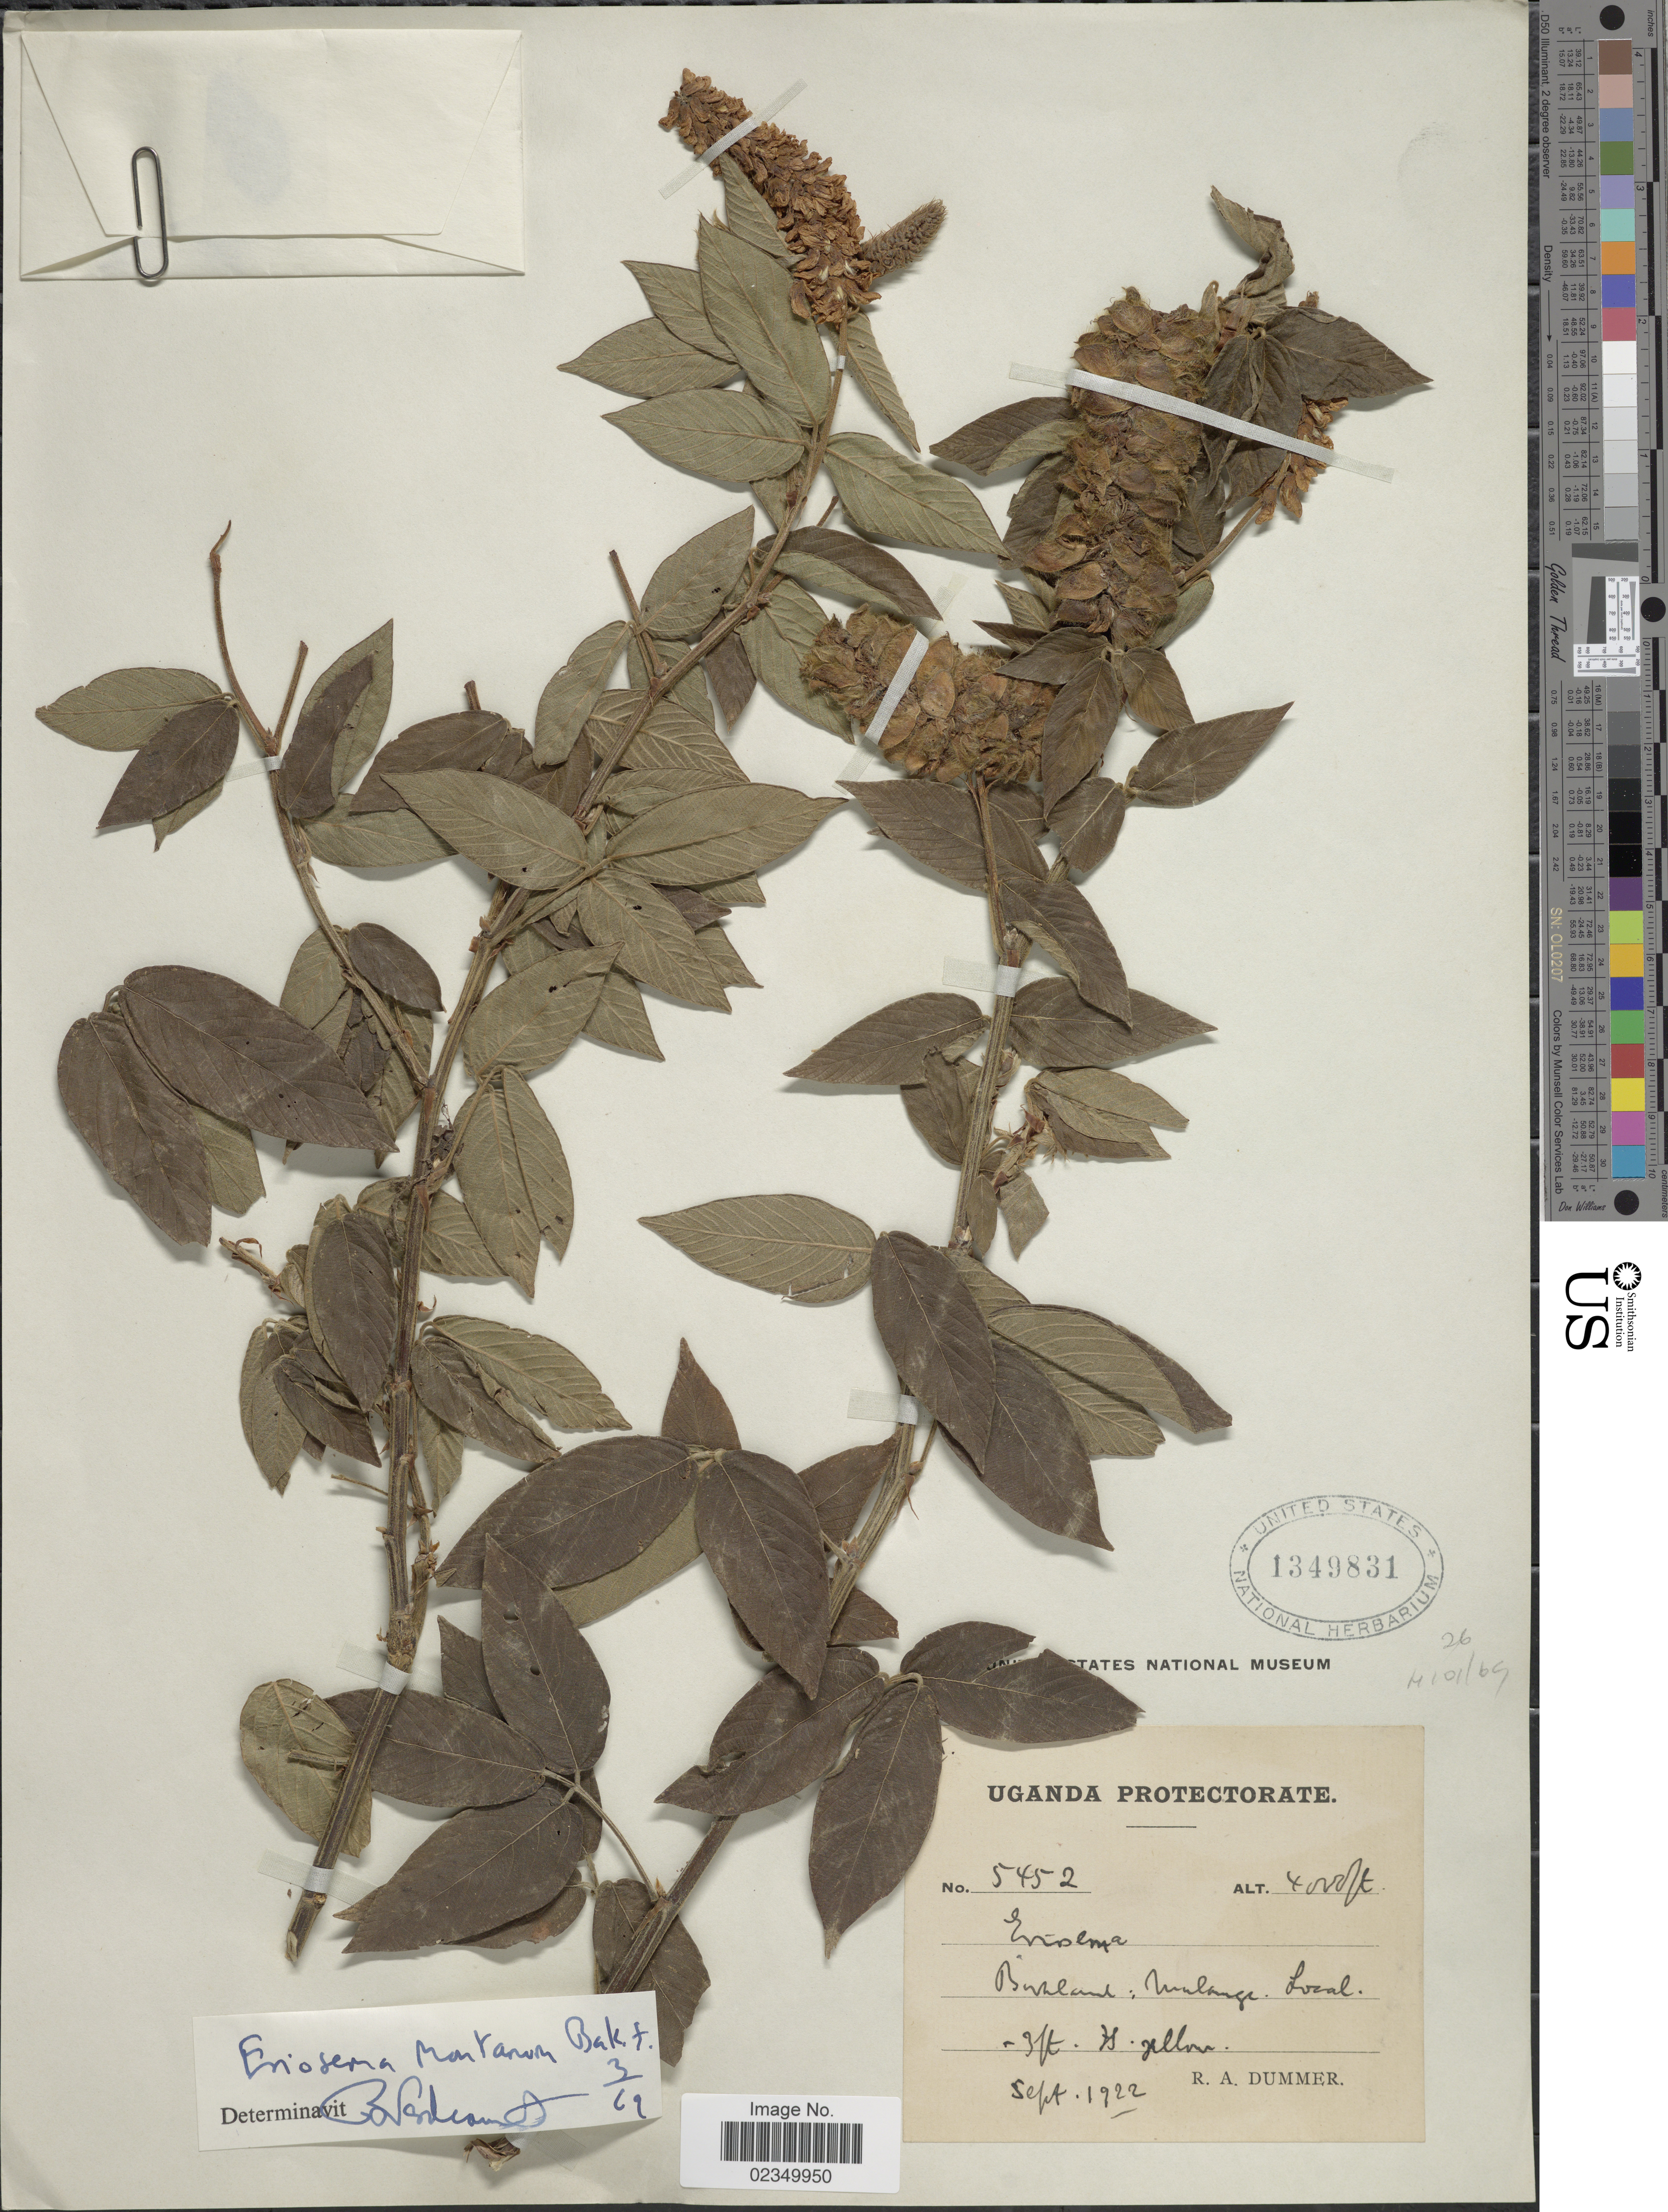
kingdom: Plantae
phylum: Tracheophyta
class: Magnoliopsida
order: Fabales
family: Fabaceae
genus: Eriosema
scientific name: Eriosema montanum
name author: Baker f.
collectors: R. Dümmer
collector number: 5452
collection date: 1922-09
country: Uganda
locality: Uganda Protectorate. B [illegible text]land: Malanga Local.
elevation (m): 1219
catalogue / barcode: US 1349831